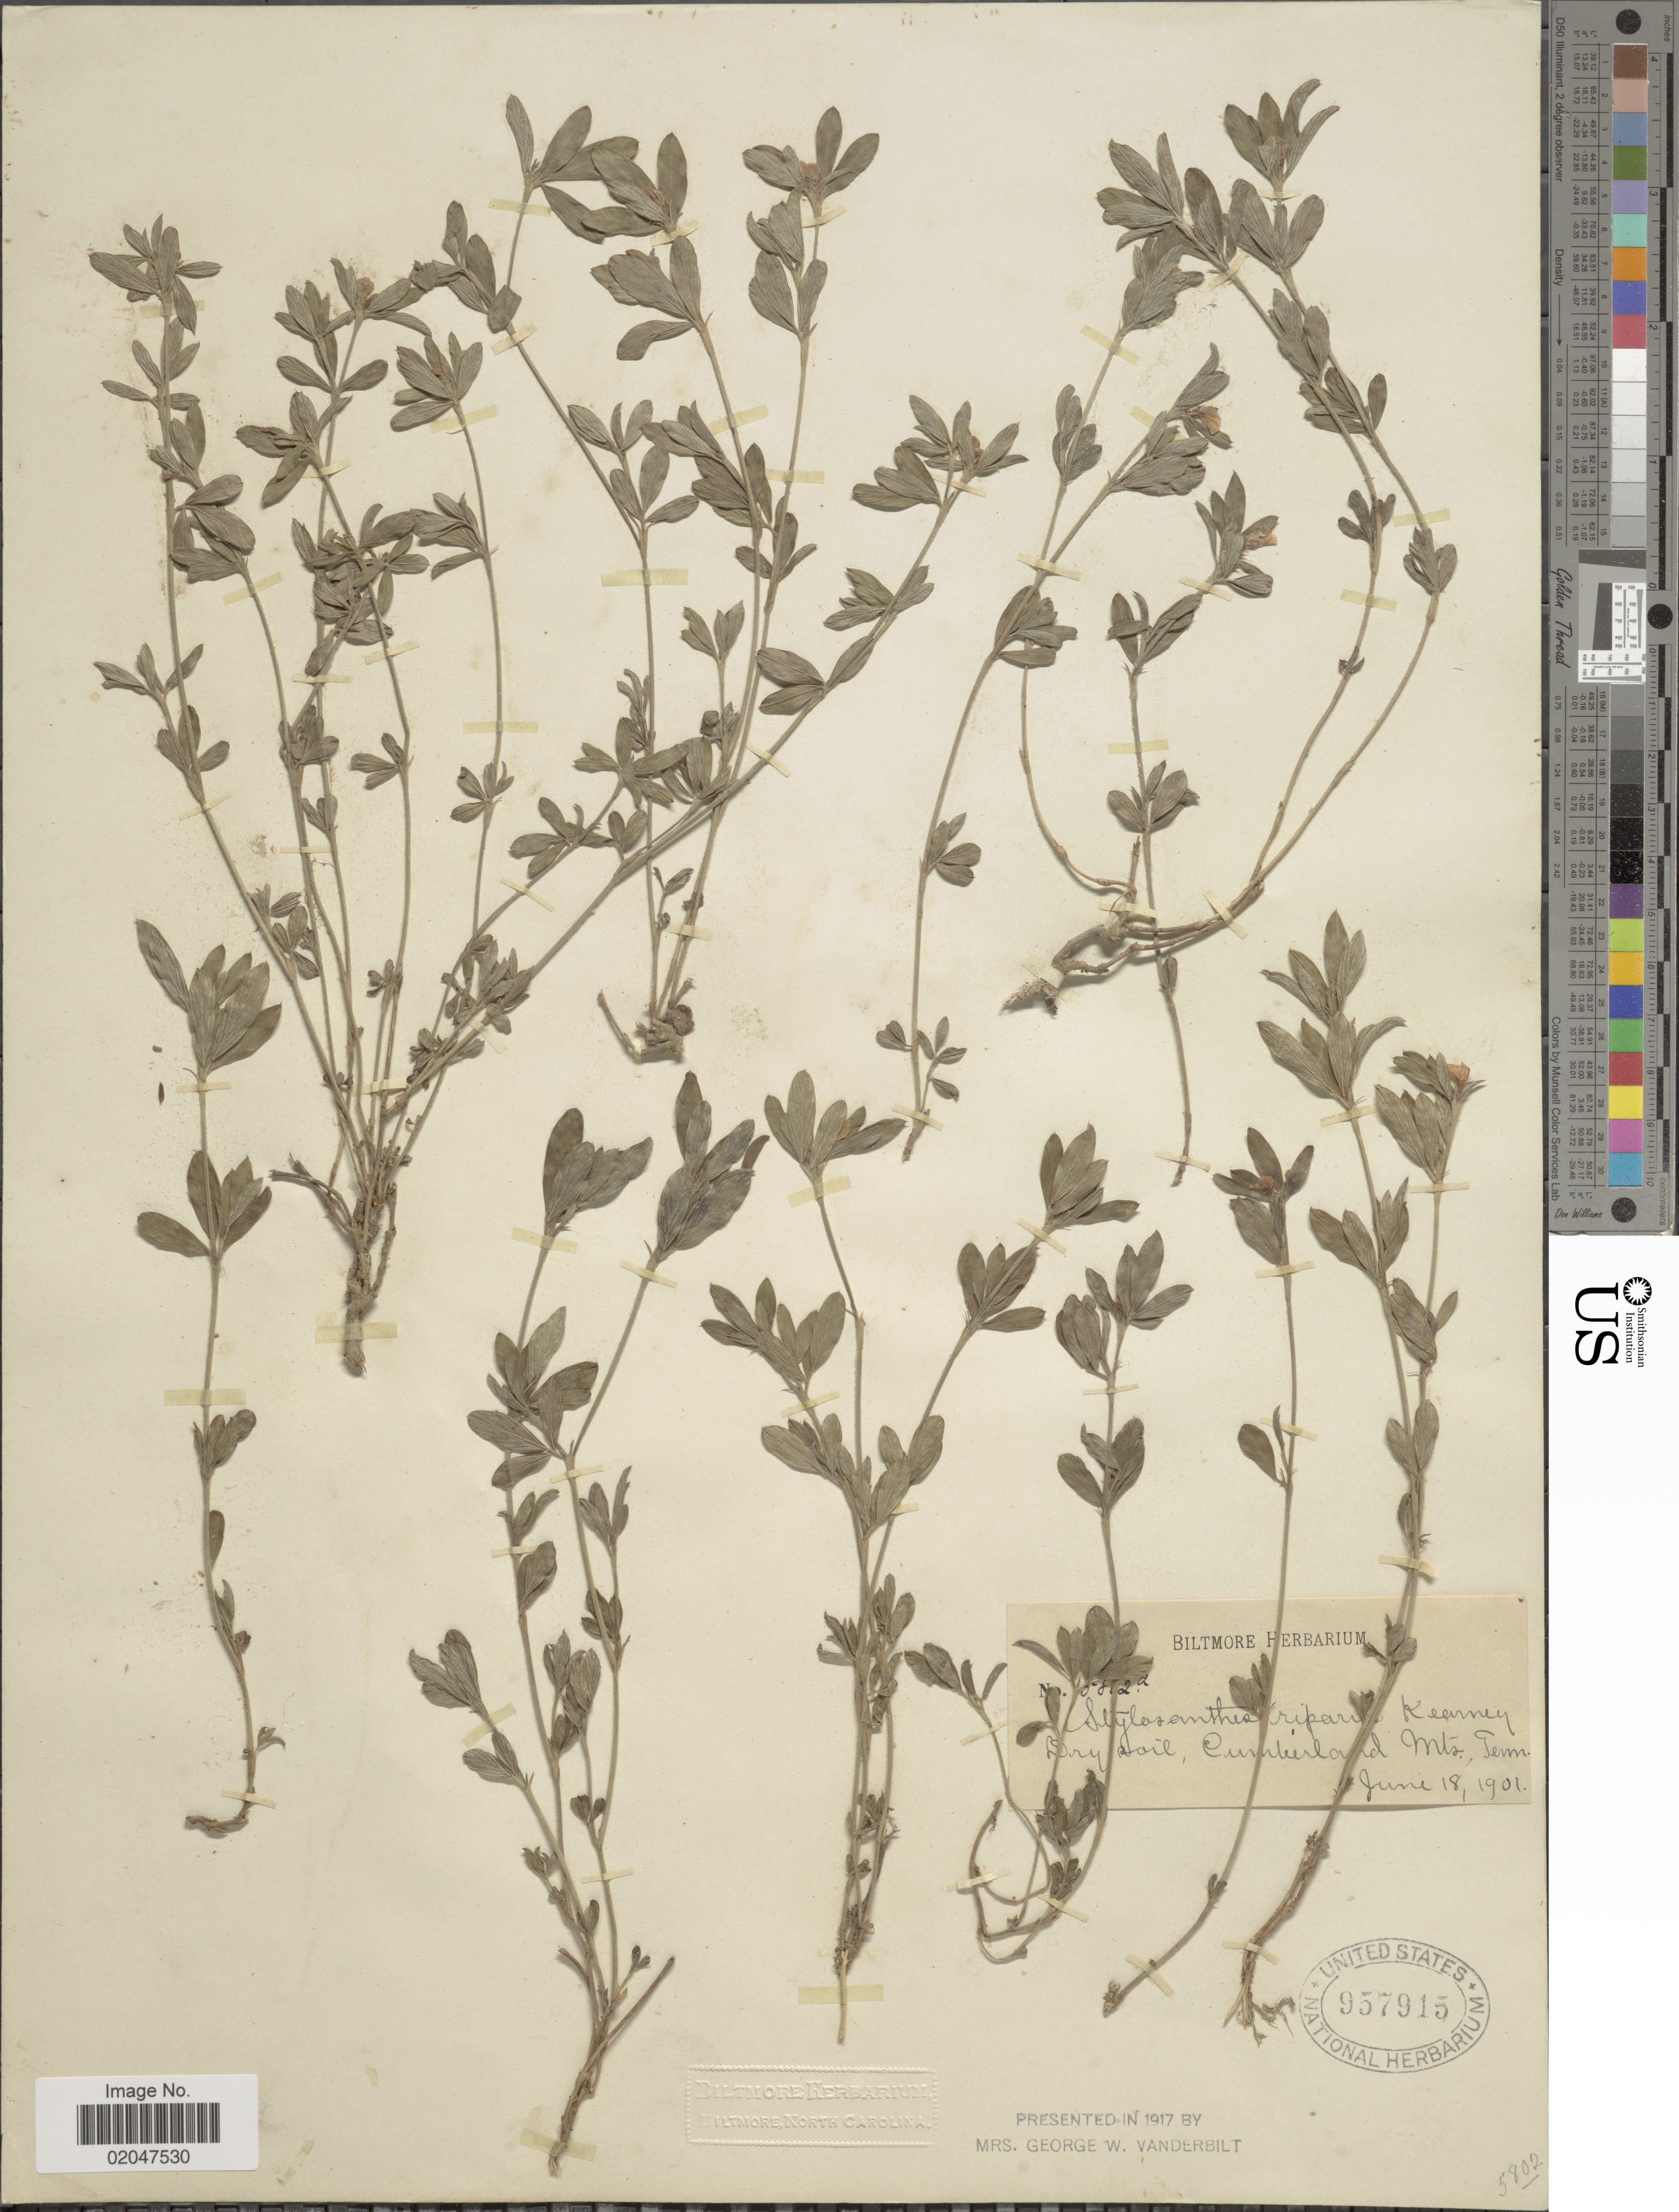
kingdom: Plantae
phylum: Tracheophyta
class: Magnoliopsida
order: Fabales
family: Fabaceae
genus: Stylosanthes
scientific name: Stylosanthes biflora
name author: (L.) Britton et al.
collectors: ex herb. Biltmore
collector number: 5882*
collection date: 1901-06-18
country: United States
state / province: Tennessee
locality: Dry soil, Cumberland Mts., Tenn.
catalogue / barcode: US 957915